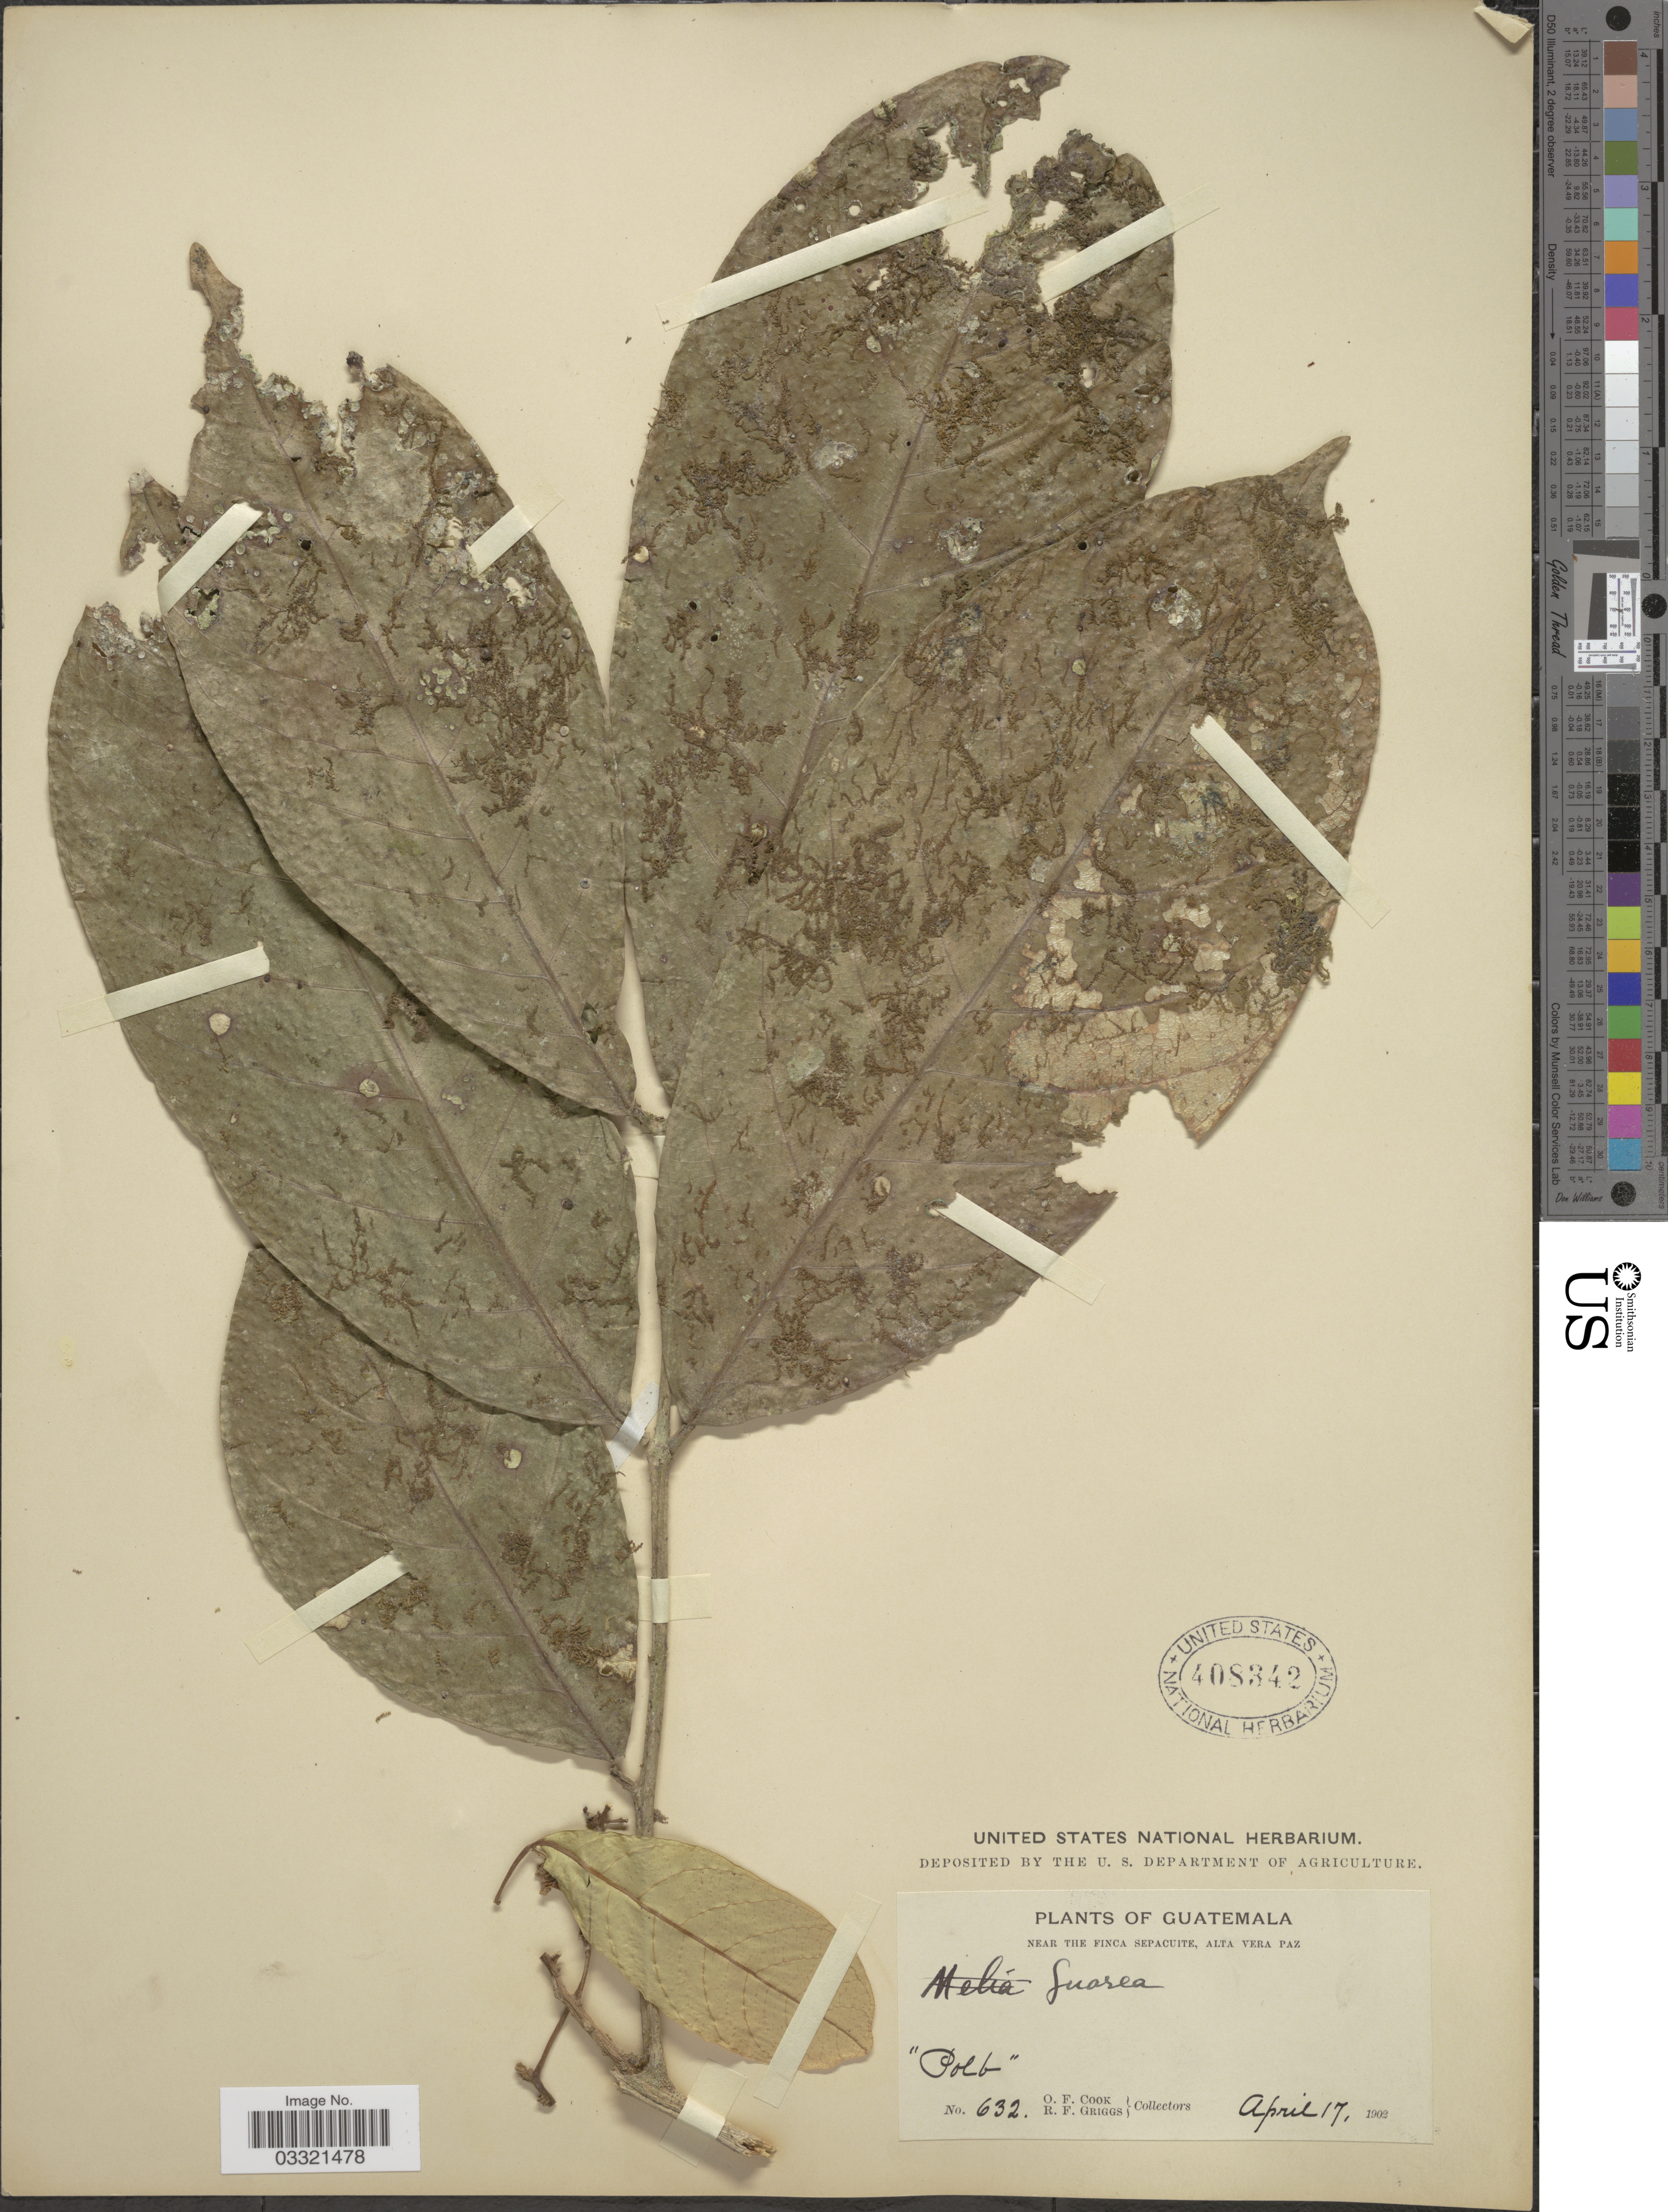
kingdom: Plantae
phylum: Tracheophyta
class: Magnoliopsida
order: Sapindales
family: Meliaceae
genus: Guarea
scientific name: Guarea sp.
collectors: O. F. Cook & R. F. Griggs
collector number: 632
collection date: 1902-04-17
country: Guatemala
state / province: Alta Verapaz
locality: Near the Finca Sepacuite, Alta Vera Paz.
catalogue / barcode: US 408342